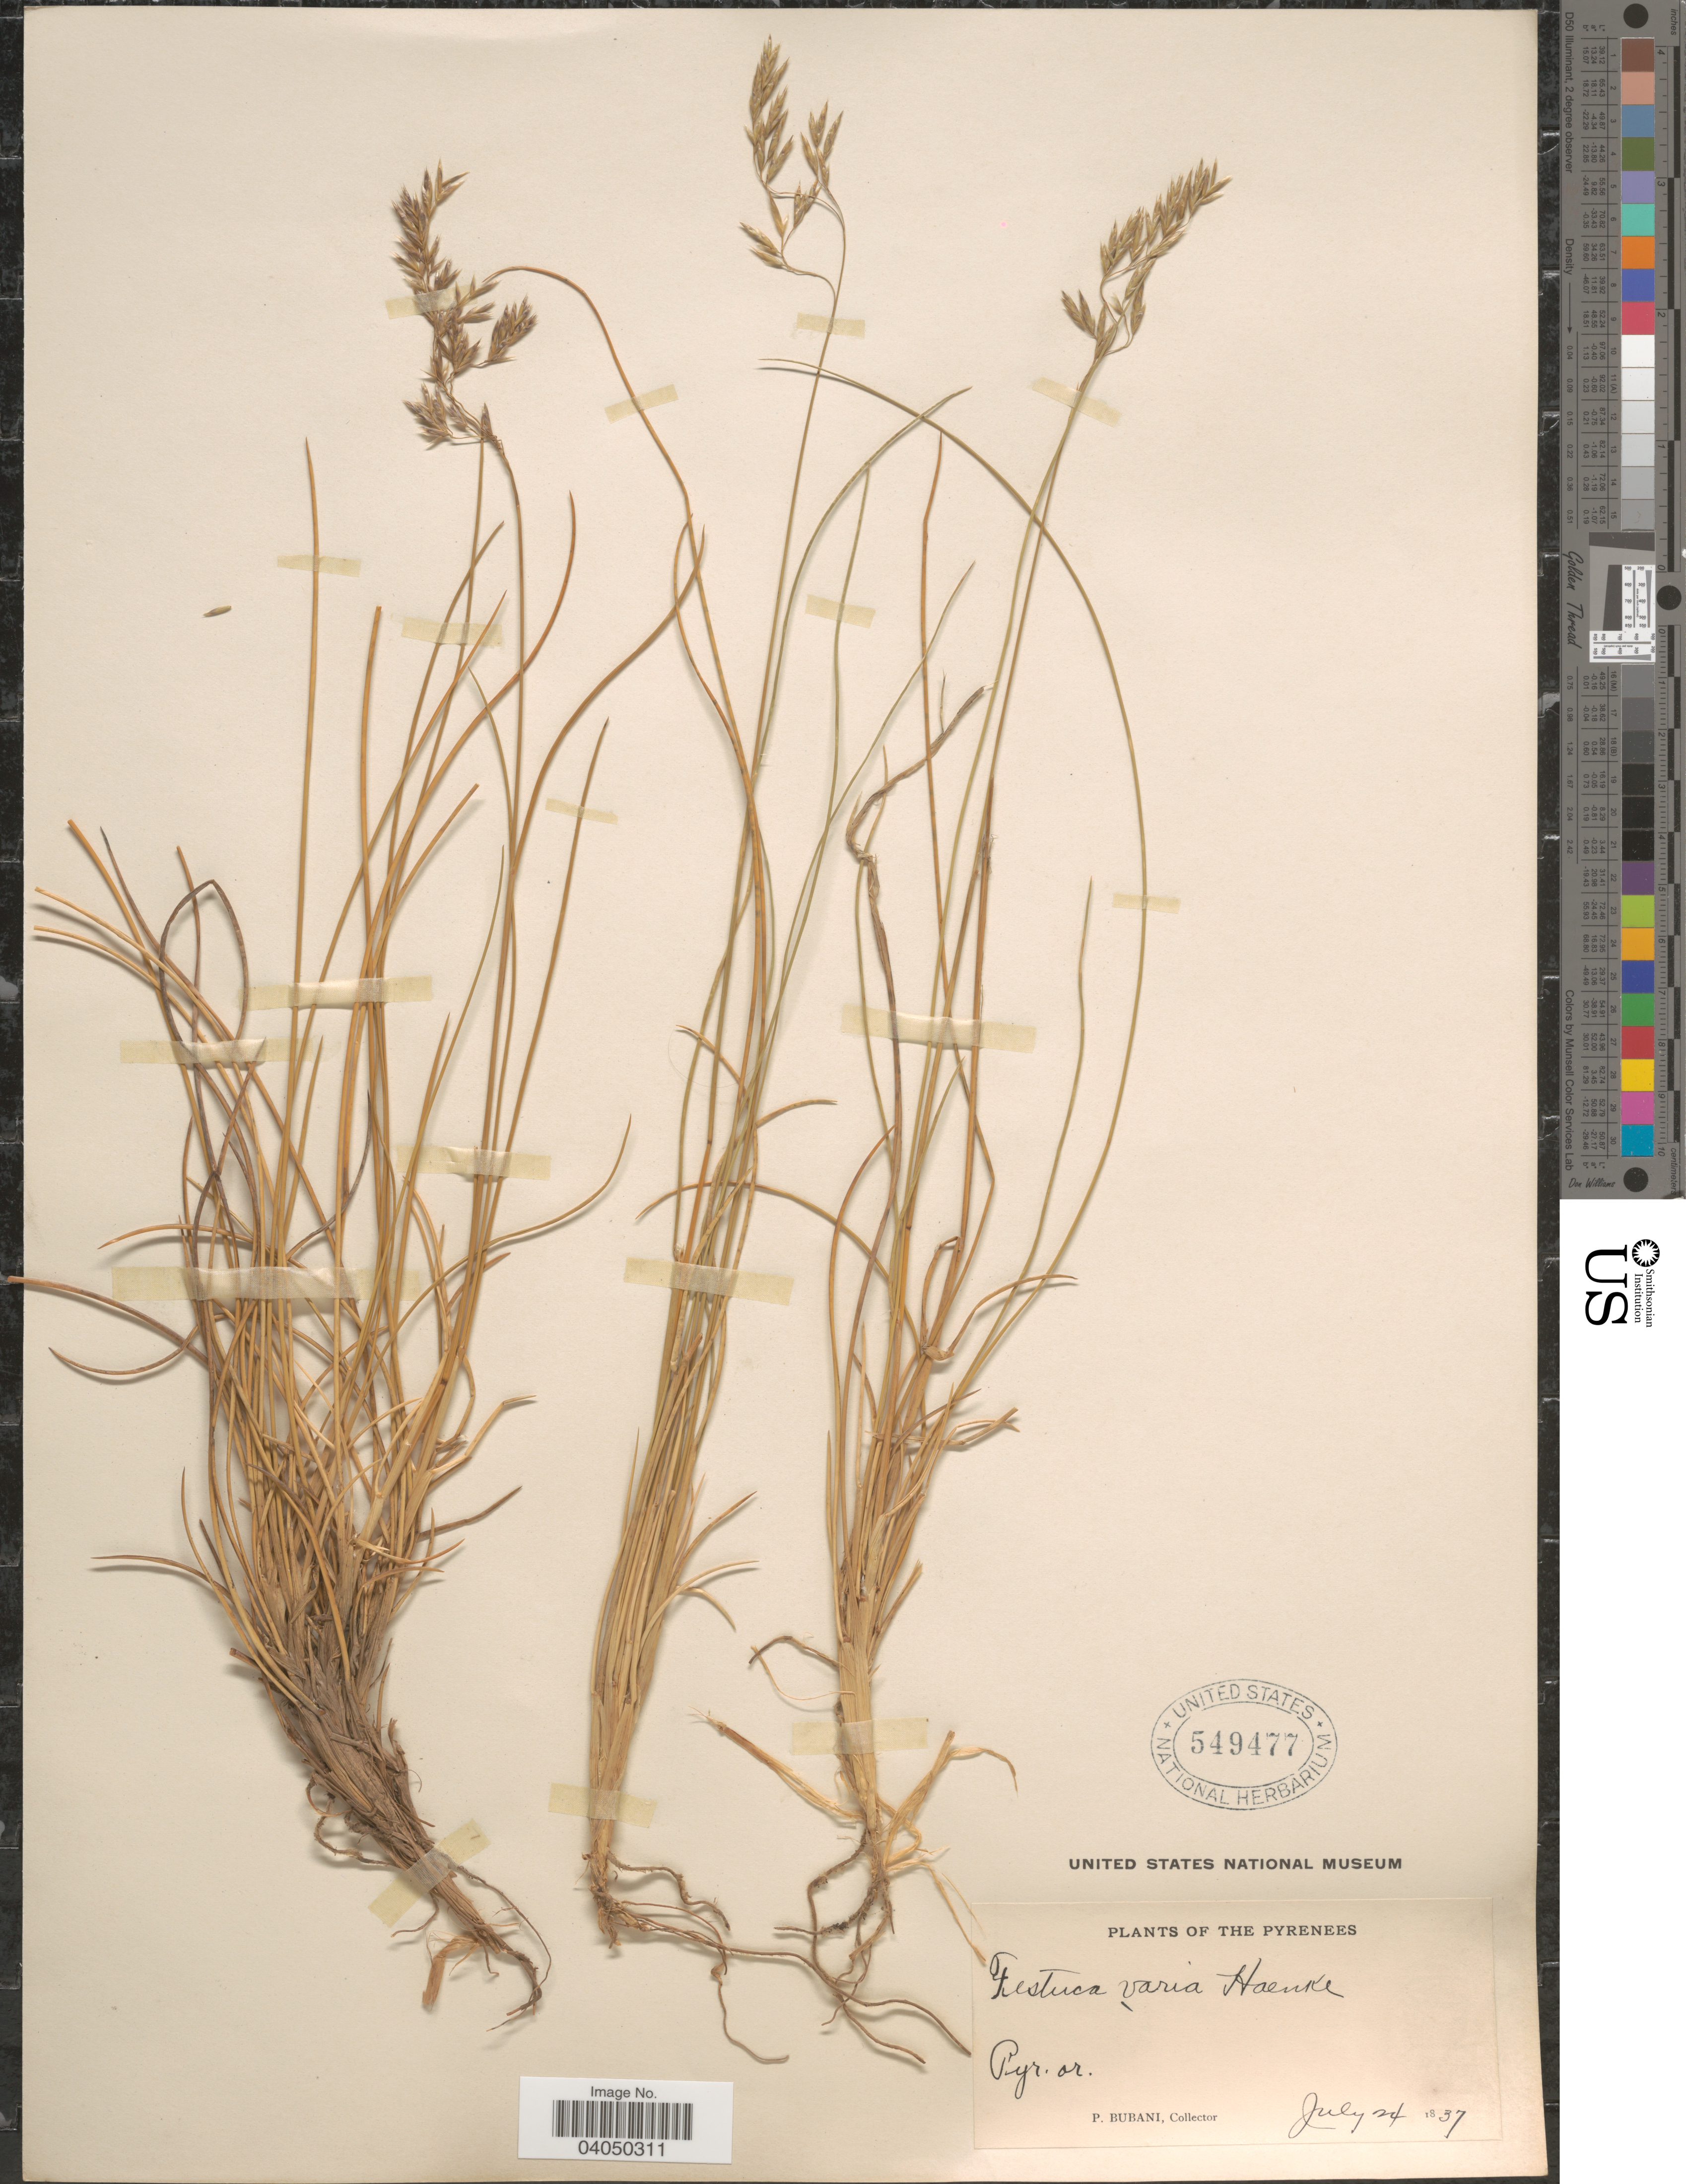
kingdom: Plantae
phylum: Tracheophyta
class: Liliopsida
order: Poales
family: Poaceae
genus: Festuca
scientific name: Festuca varia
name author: Haenke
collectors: P. Bubani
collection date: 1837-07-24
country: France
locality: The Pyrenees. Pyr. or.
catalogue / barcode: US 549477